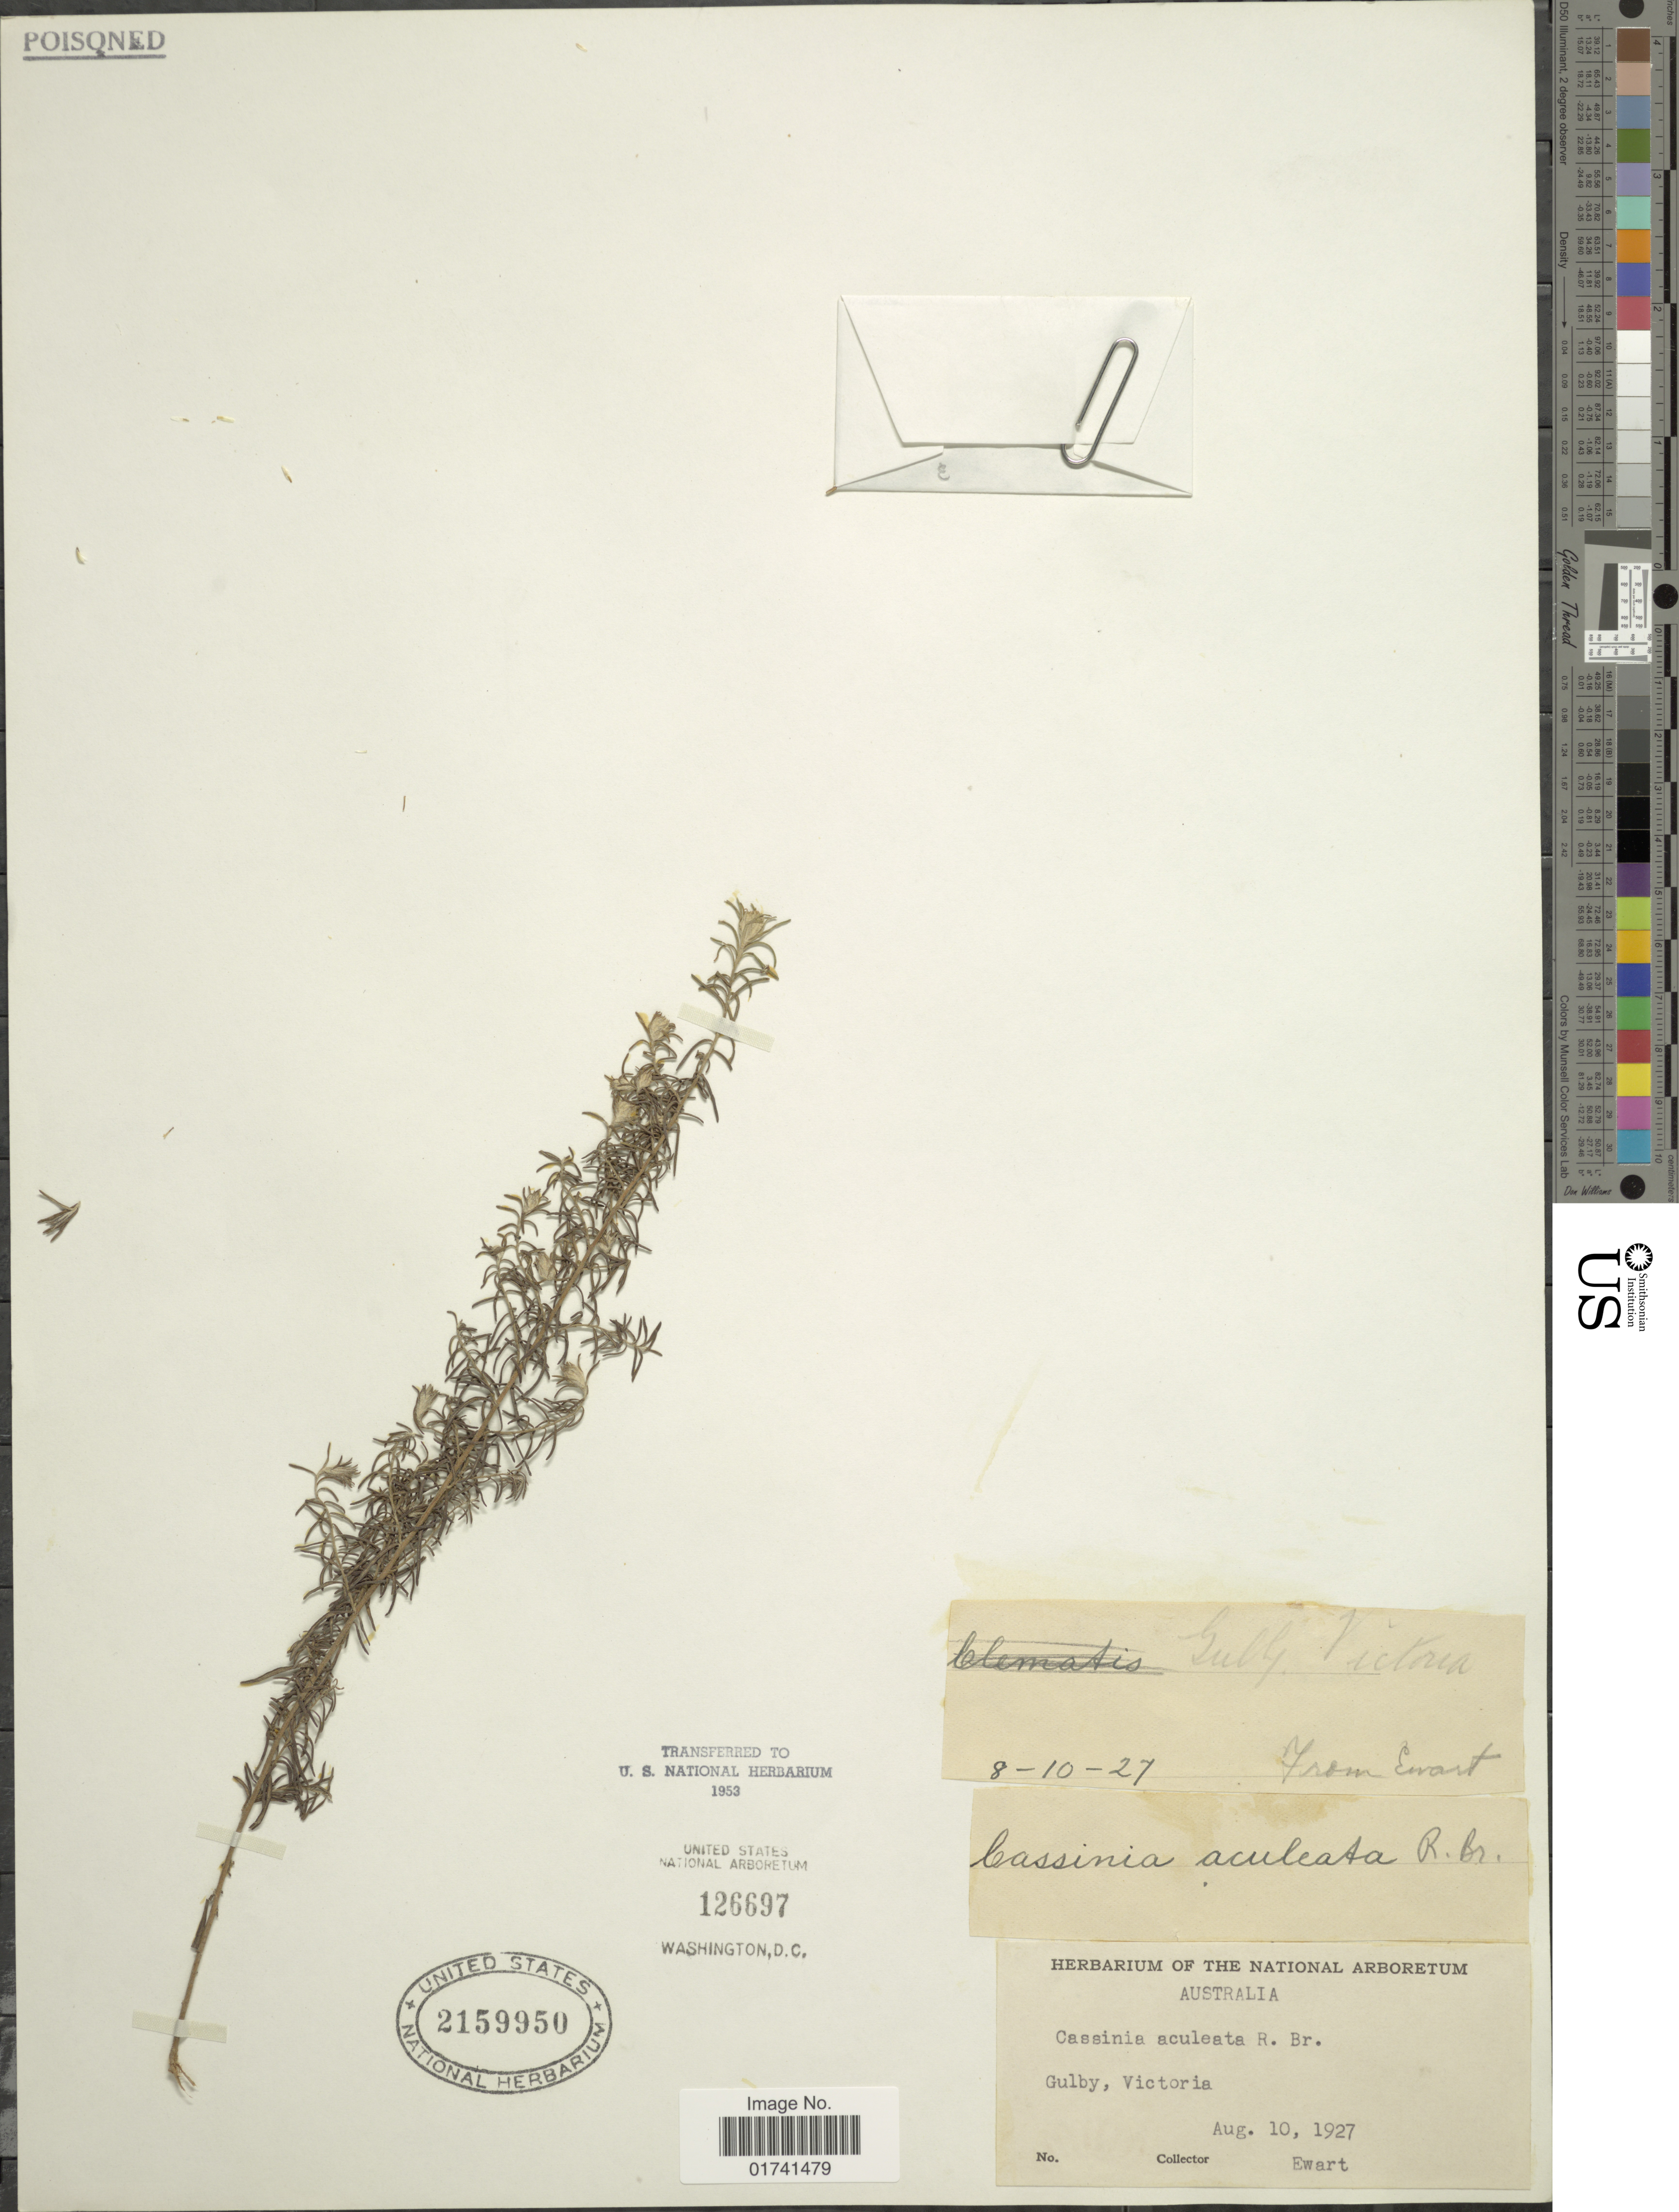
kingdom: Plantae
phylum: Tracheophyta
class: Magnoliopsida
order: Asterales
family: Asteraceae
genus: Cassinia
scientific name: Cassinia aculeata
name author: (Labill.) R. Br.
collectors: Ewart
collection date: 1927-08-10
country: Australia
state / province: Victoria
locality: Gulby, Victoria.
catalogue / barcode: US 2159950